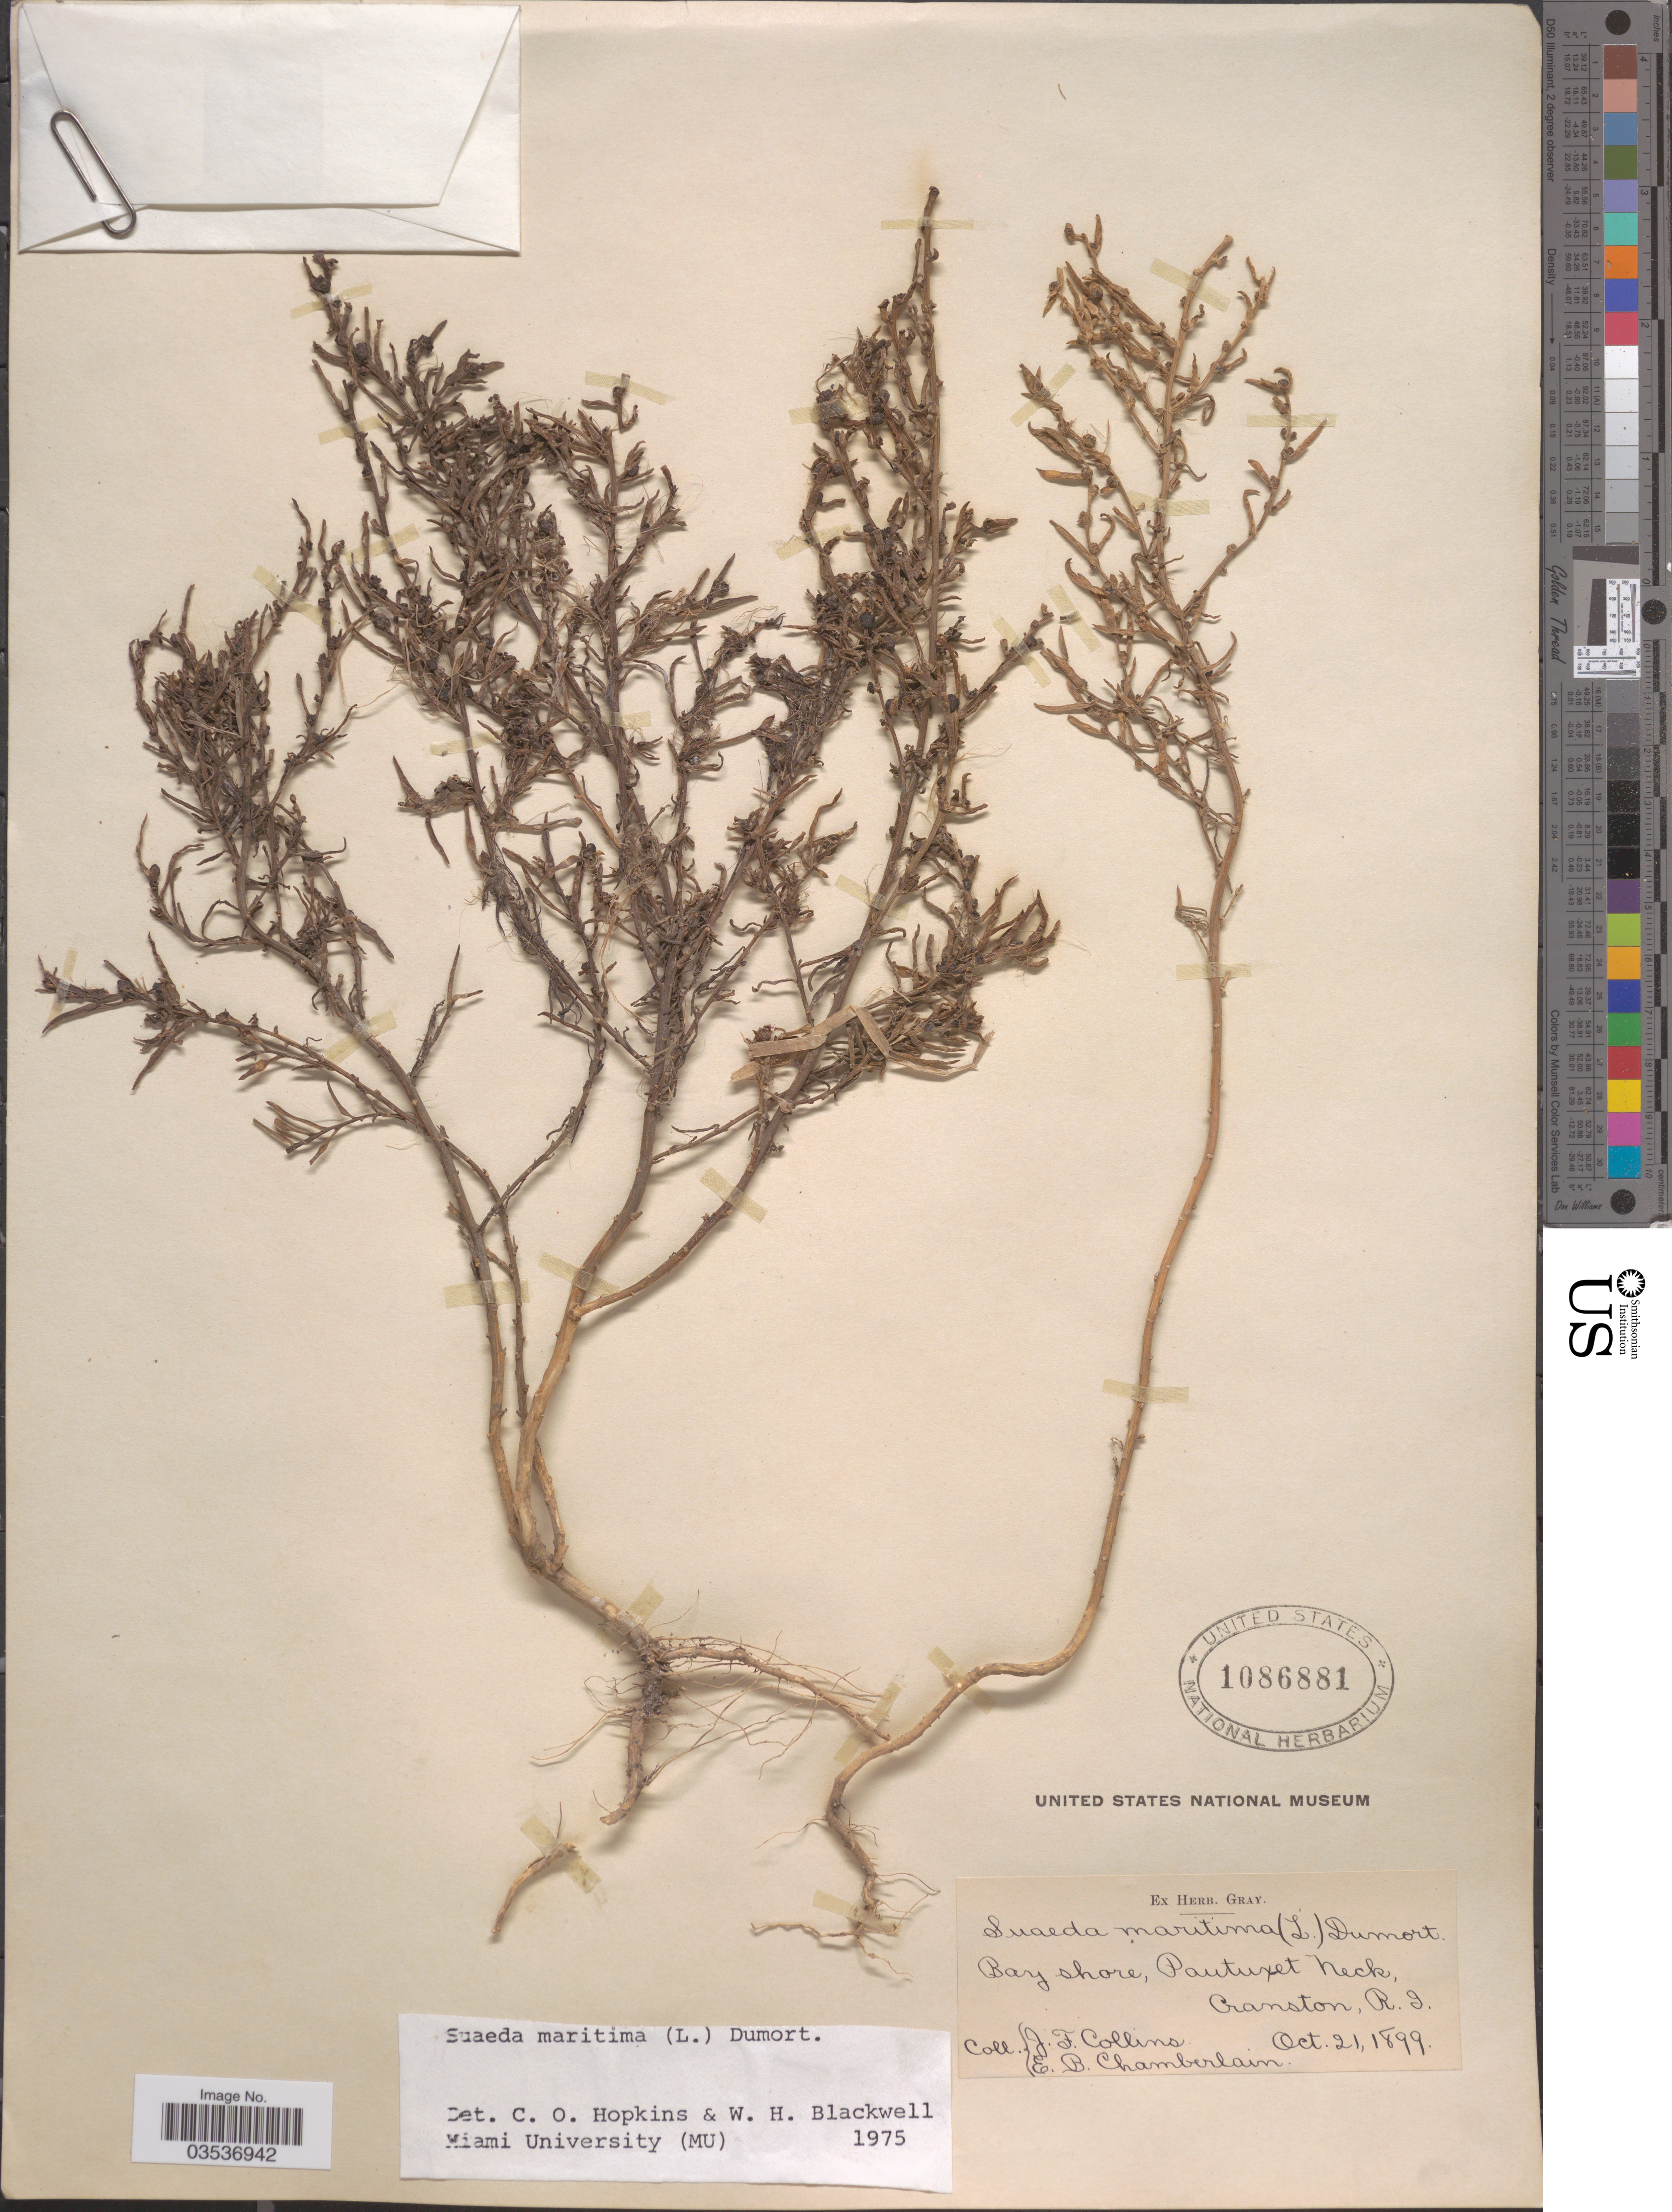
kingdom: Plantae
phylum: Tracheophyta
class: Magnoliopsida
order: Caryophyllales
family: Amaranthaceae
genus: Suaeda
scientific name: Suaeda maritima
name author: (L.) Dumort.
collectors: J. Collins & E. Chamberlain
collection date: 1899-10-21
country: United States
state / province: Rhode Island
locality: Pautuxet Neck, Cranston.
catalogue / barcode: US 1086881